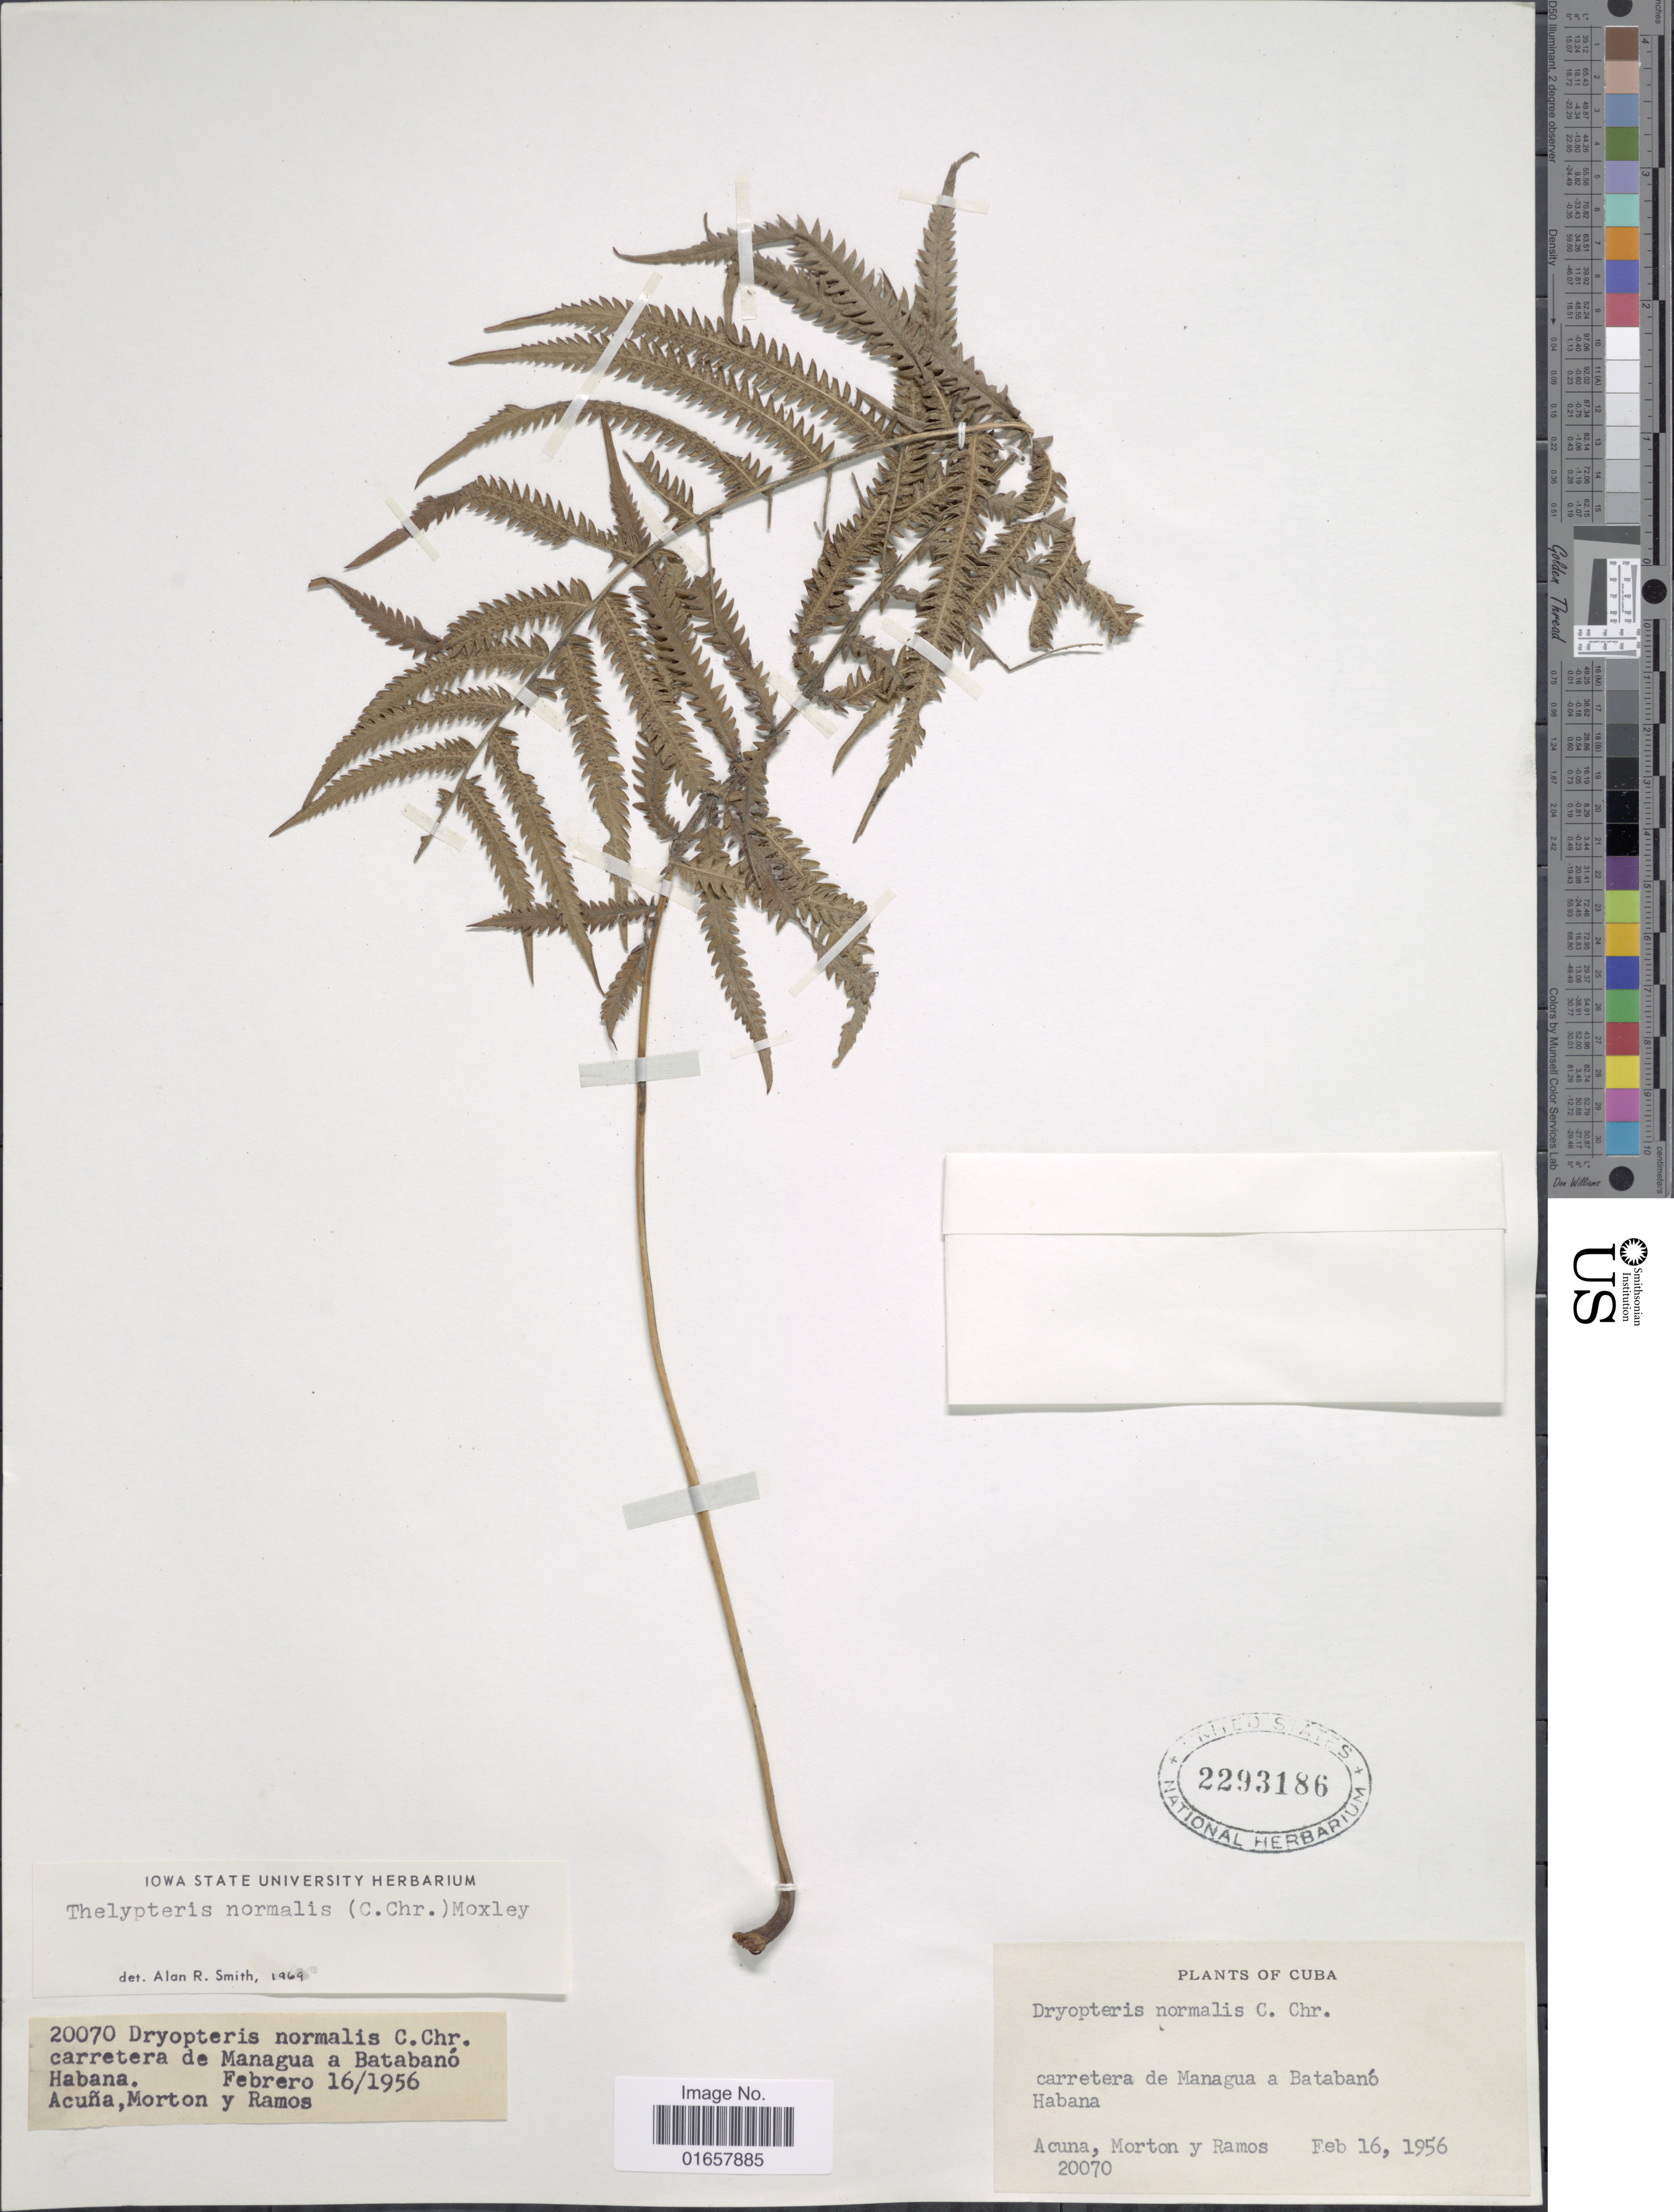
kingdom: Plantae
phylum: Tracheophyta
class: Polypodiopsida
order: Polypodiales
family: Thelypteridaceae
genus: Christella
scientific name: Christella kunthii comb. ined.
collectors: Acuña, Morton, -- & Ramos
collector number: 20070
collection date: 1956-02-16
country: Cuba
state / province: La Habana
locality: Cuba, carretera de Managua a Batabanó Habana.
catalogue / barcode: US 2293186